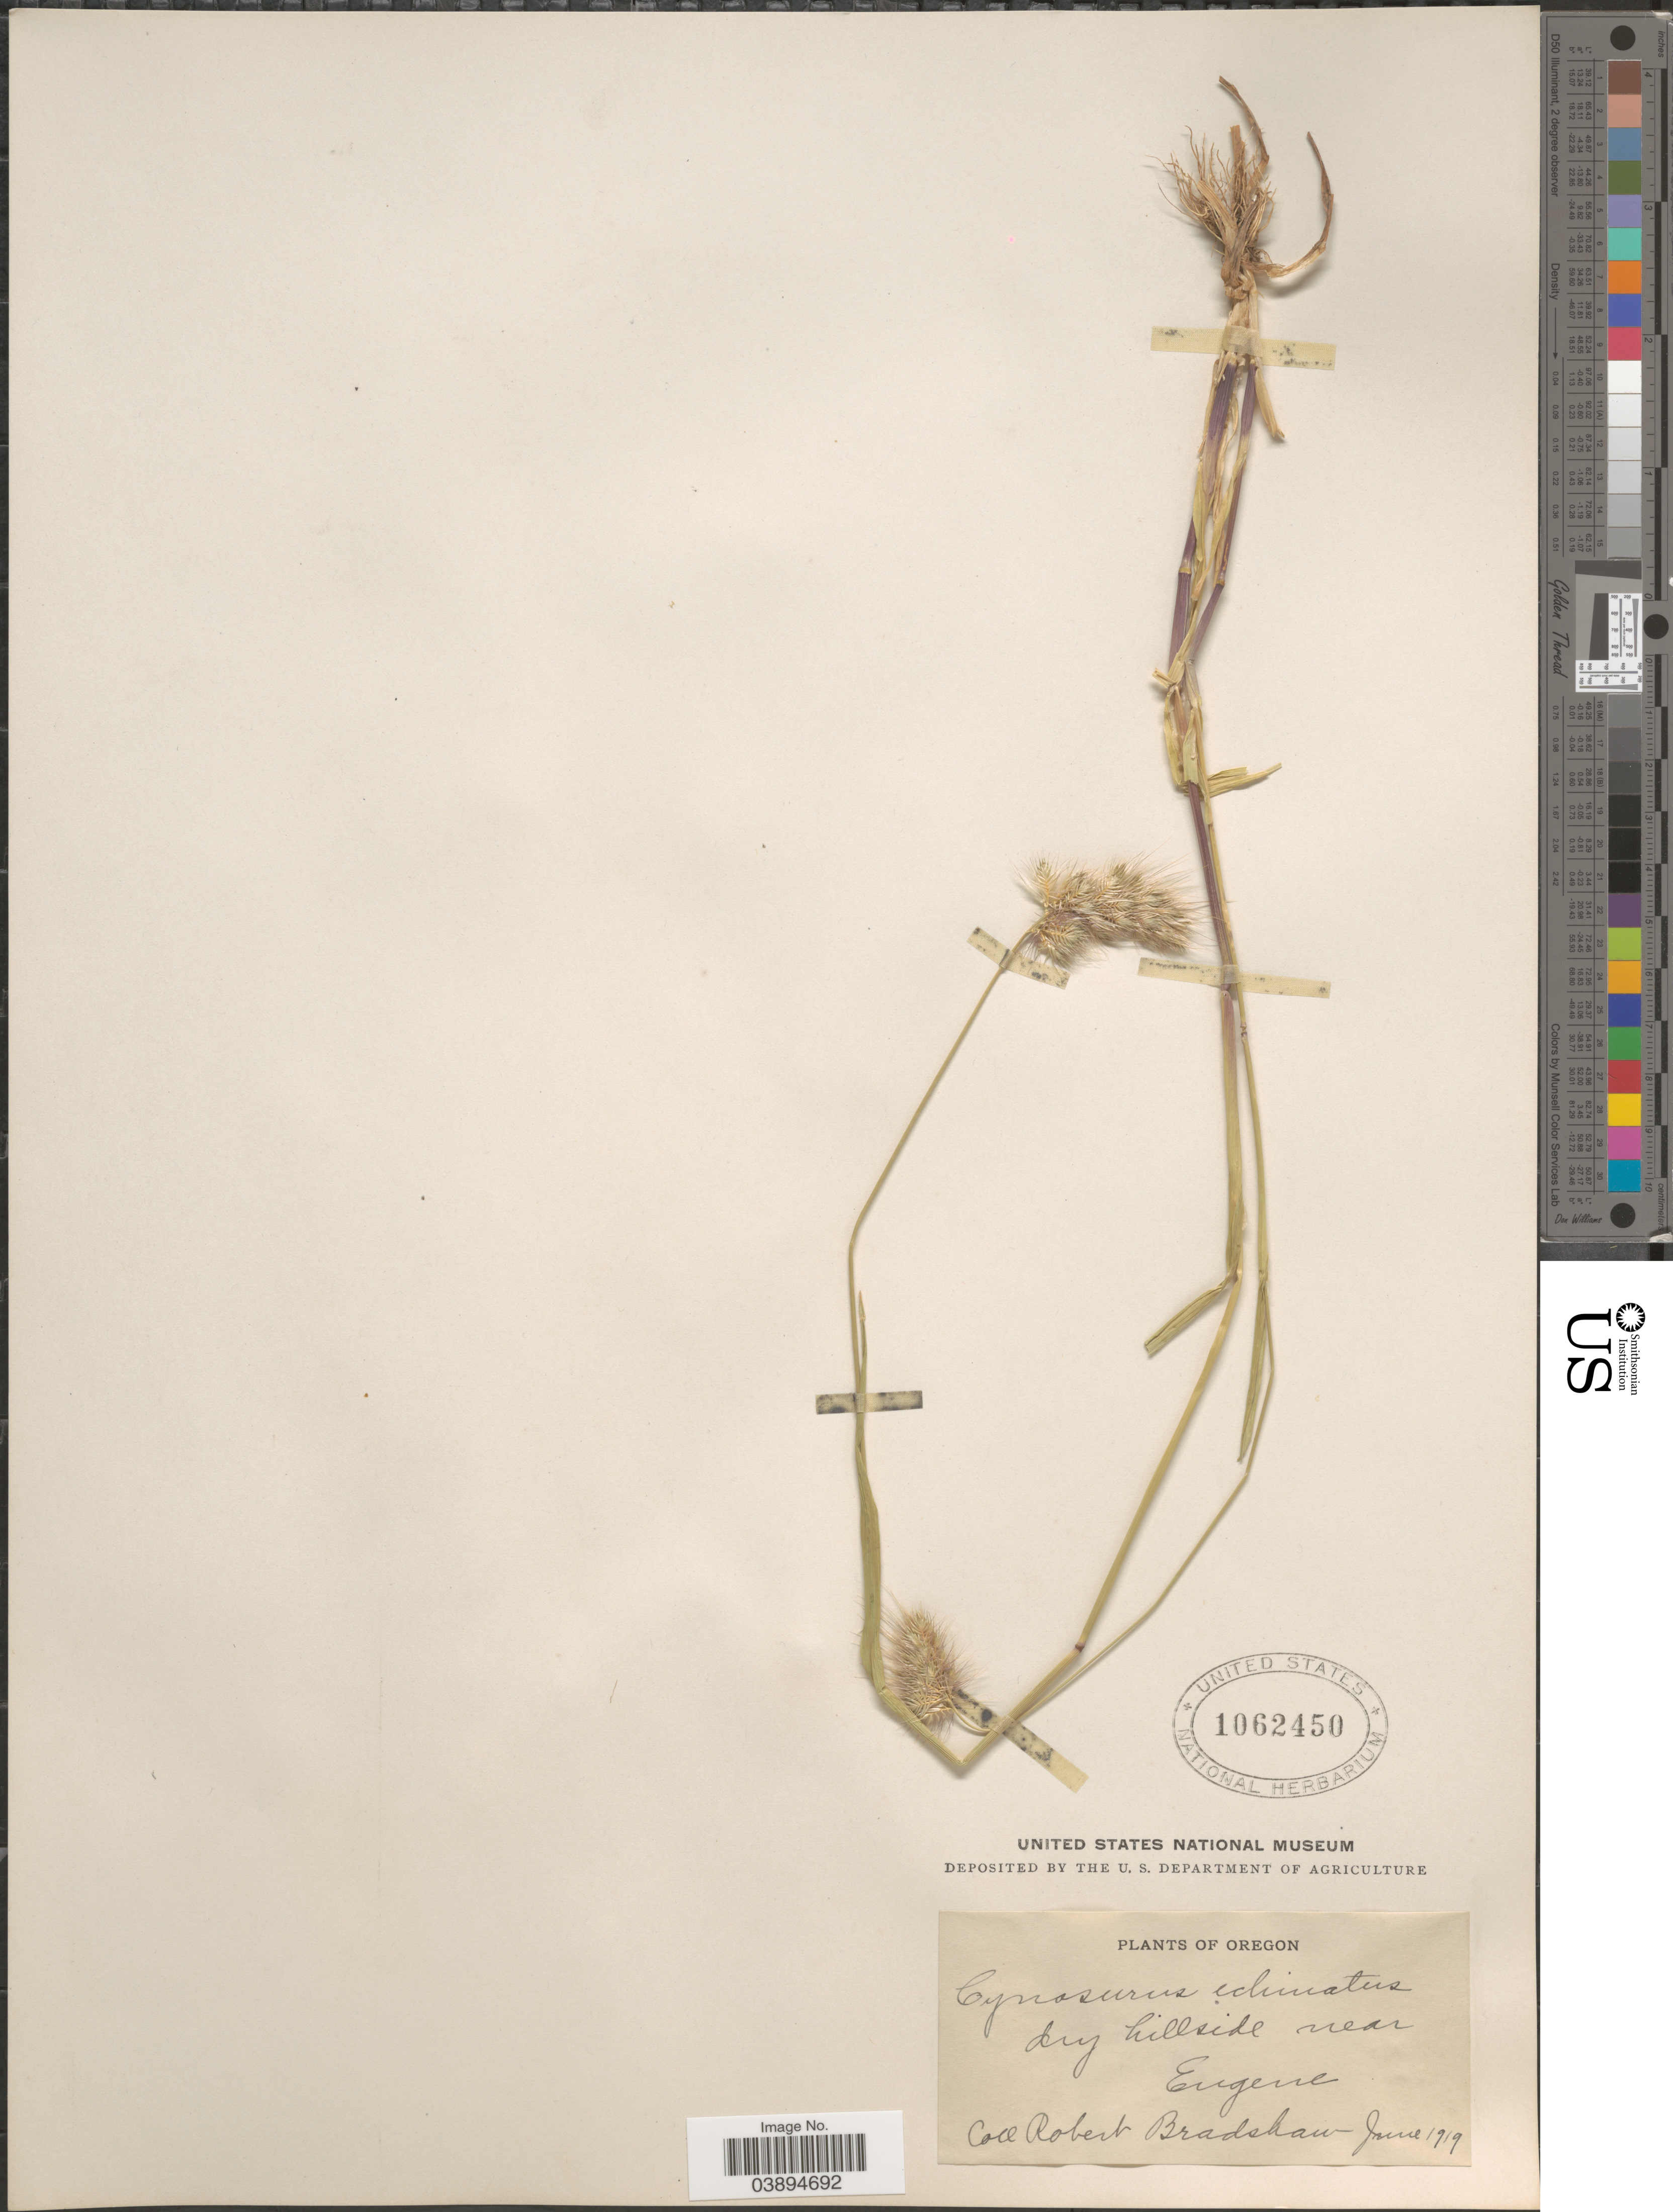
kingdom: Plantae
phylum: Tracheophyta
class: Liliopsida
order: Poales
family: Poaceae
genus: Cynosurus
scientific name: Cynosurus echinatus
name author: L.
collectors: R. Bradshaw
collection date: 1919-06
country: United States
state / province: Oregon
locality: Dry hillside near Eugene.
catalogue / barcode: US 1062450